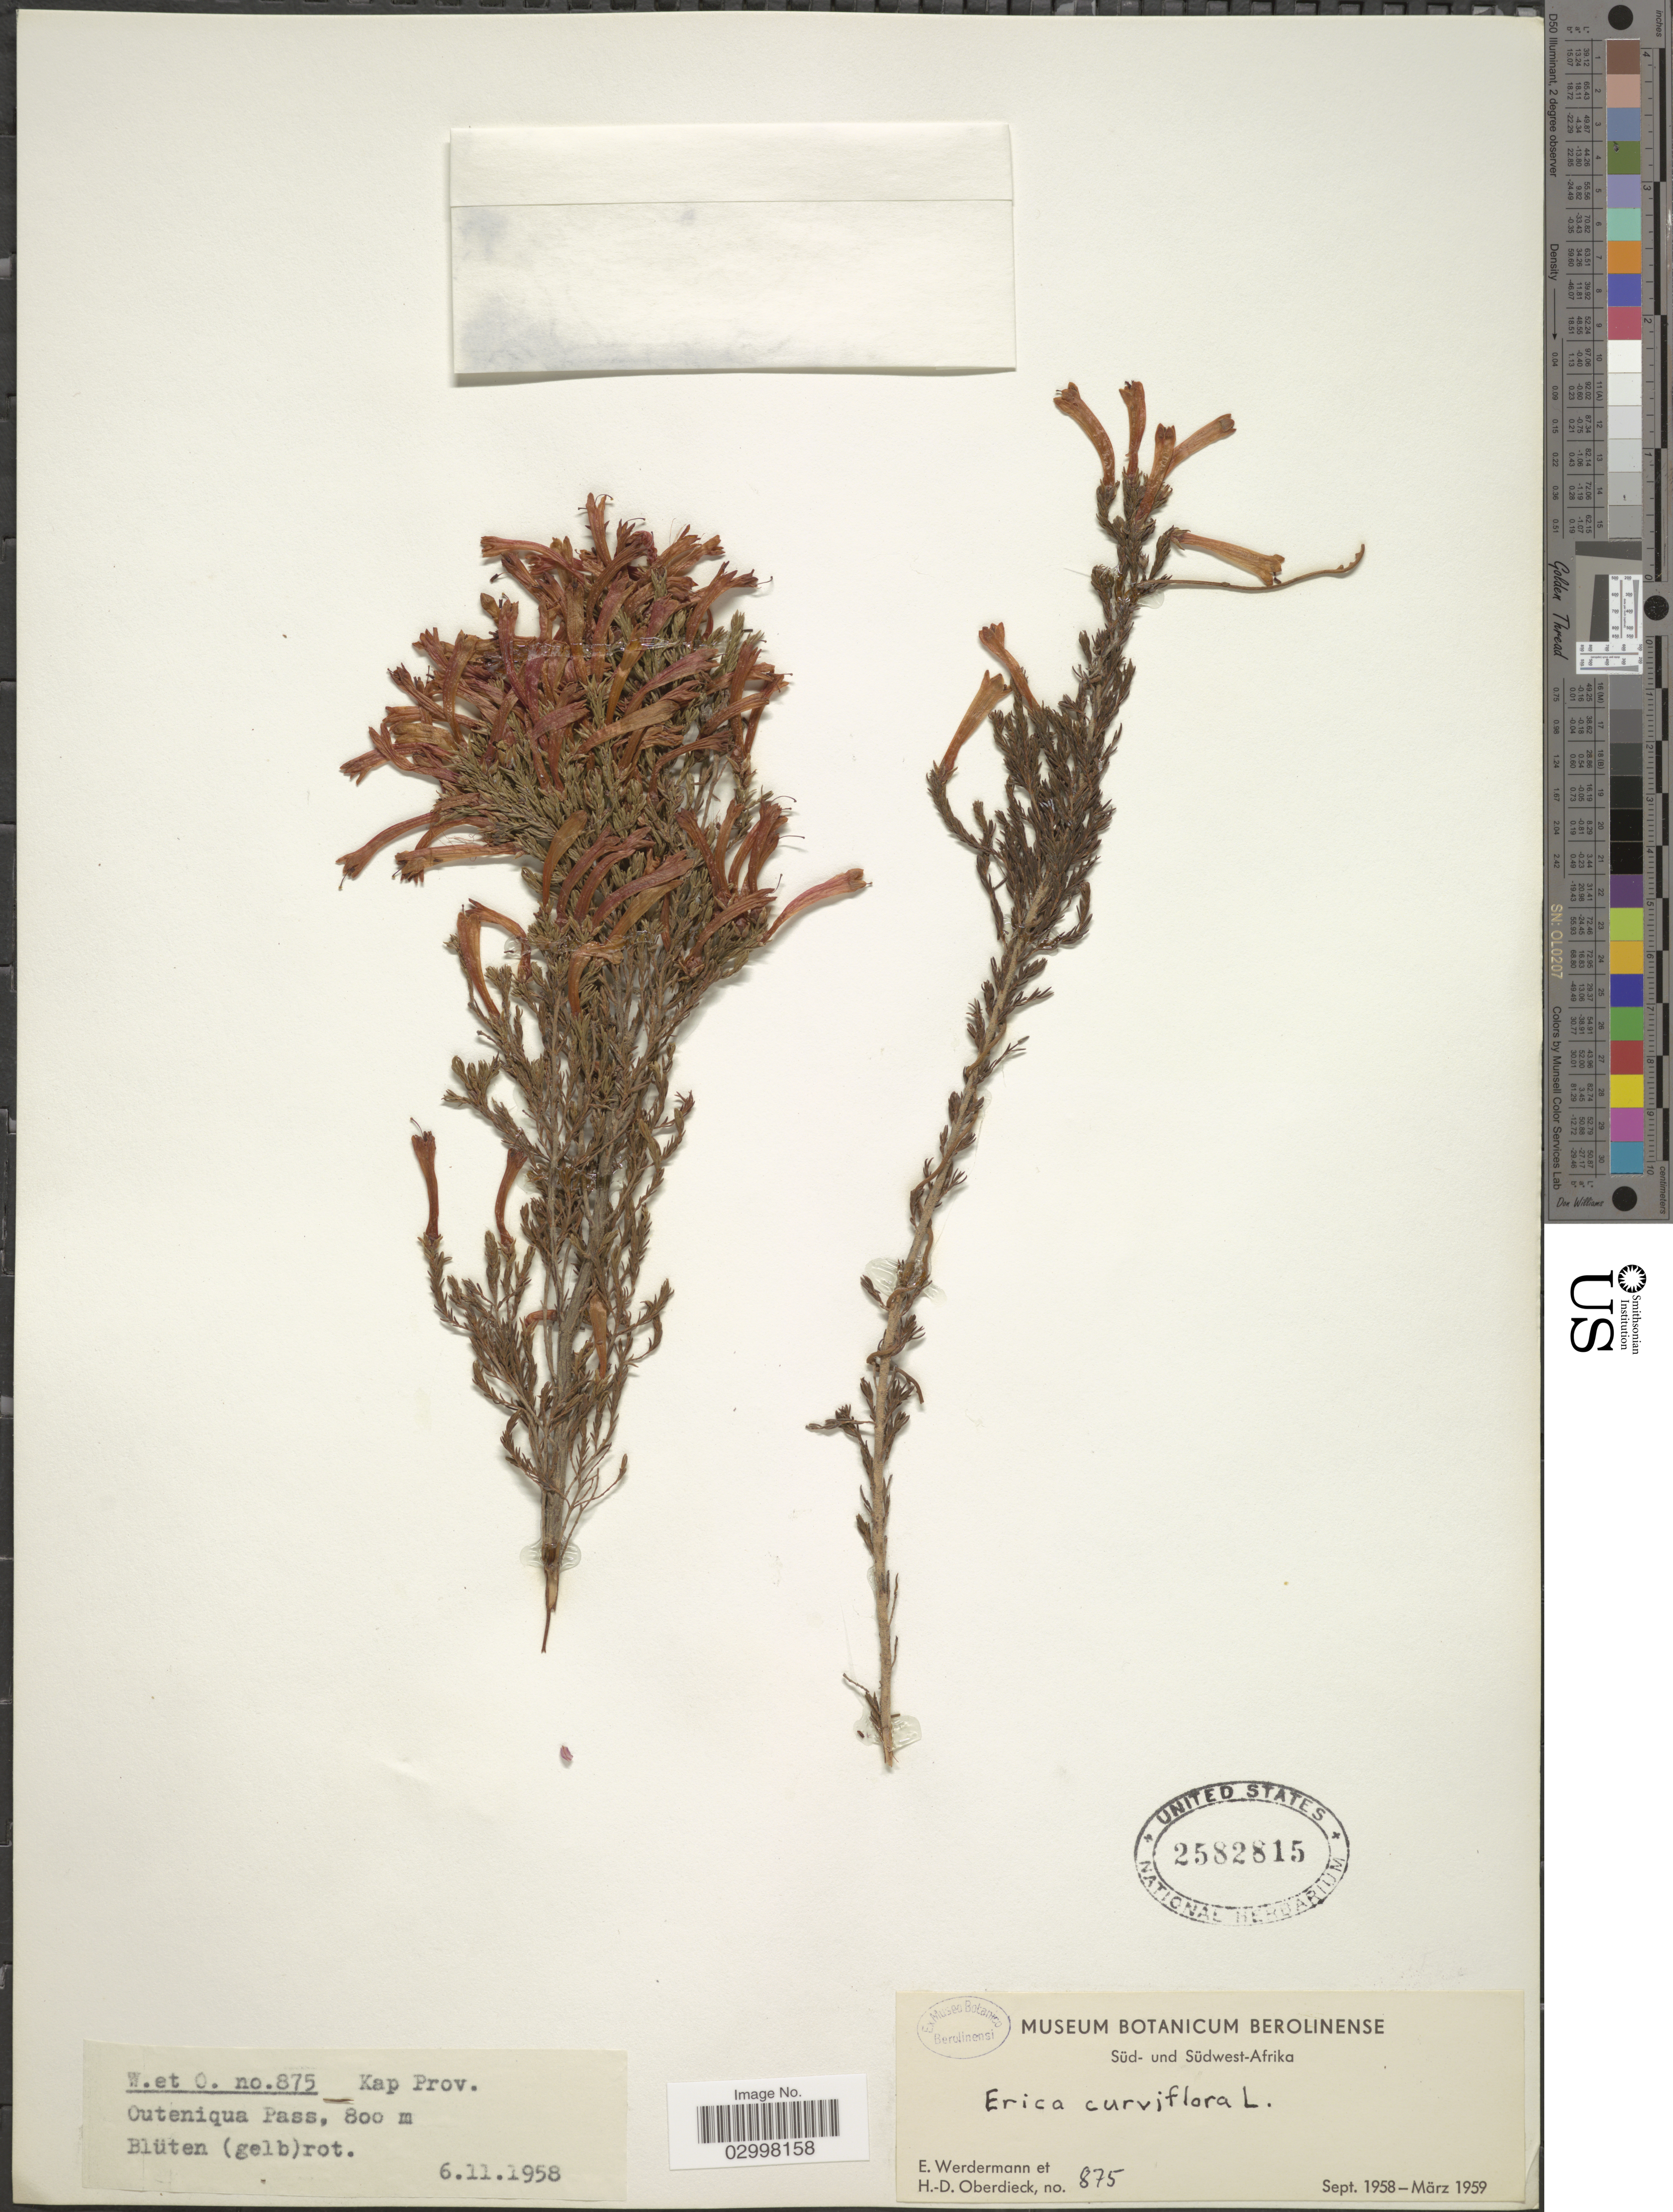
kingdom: Plantae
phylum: Tracheophyta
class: Magnoliopsida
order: Ericales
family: Ericaceae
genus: Erica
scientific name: Erica curviflora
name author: L.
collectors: E. Werdermann & H. Oberdieck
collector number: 875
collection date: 1958-11-06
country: South Africa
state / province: Western Cape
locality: Kap Prov. Outeniqua Pass. Süd-Afrika.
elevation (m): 800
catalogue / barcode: US 2582815